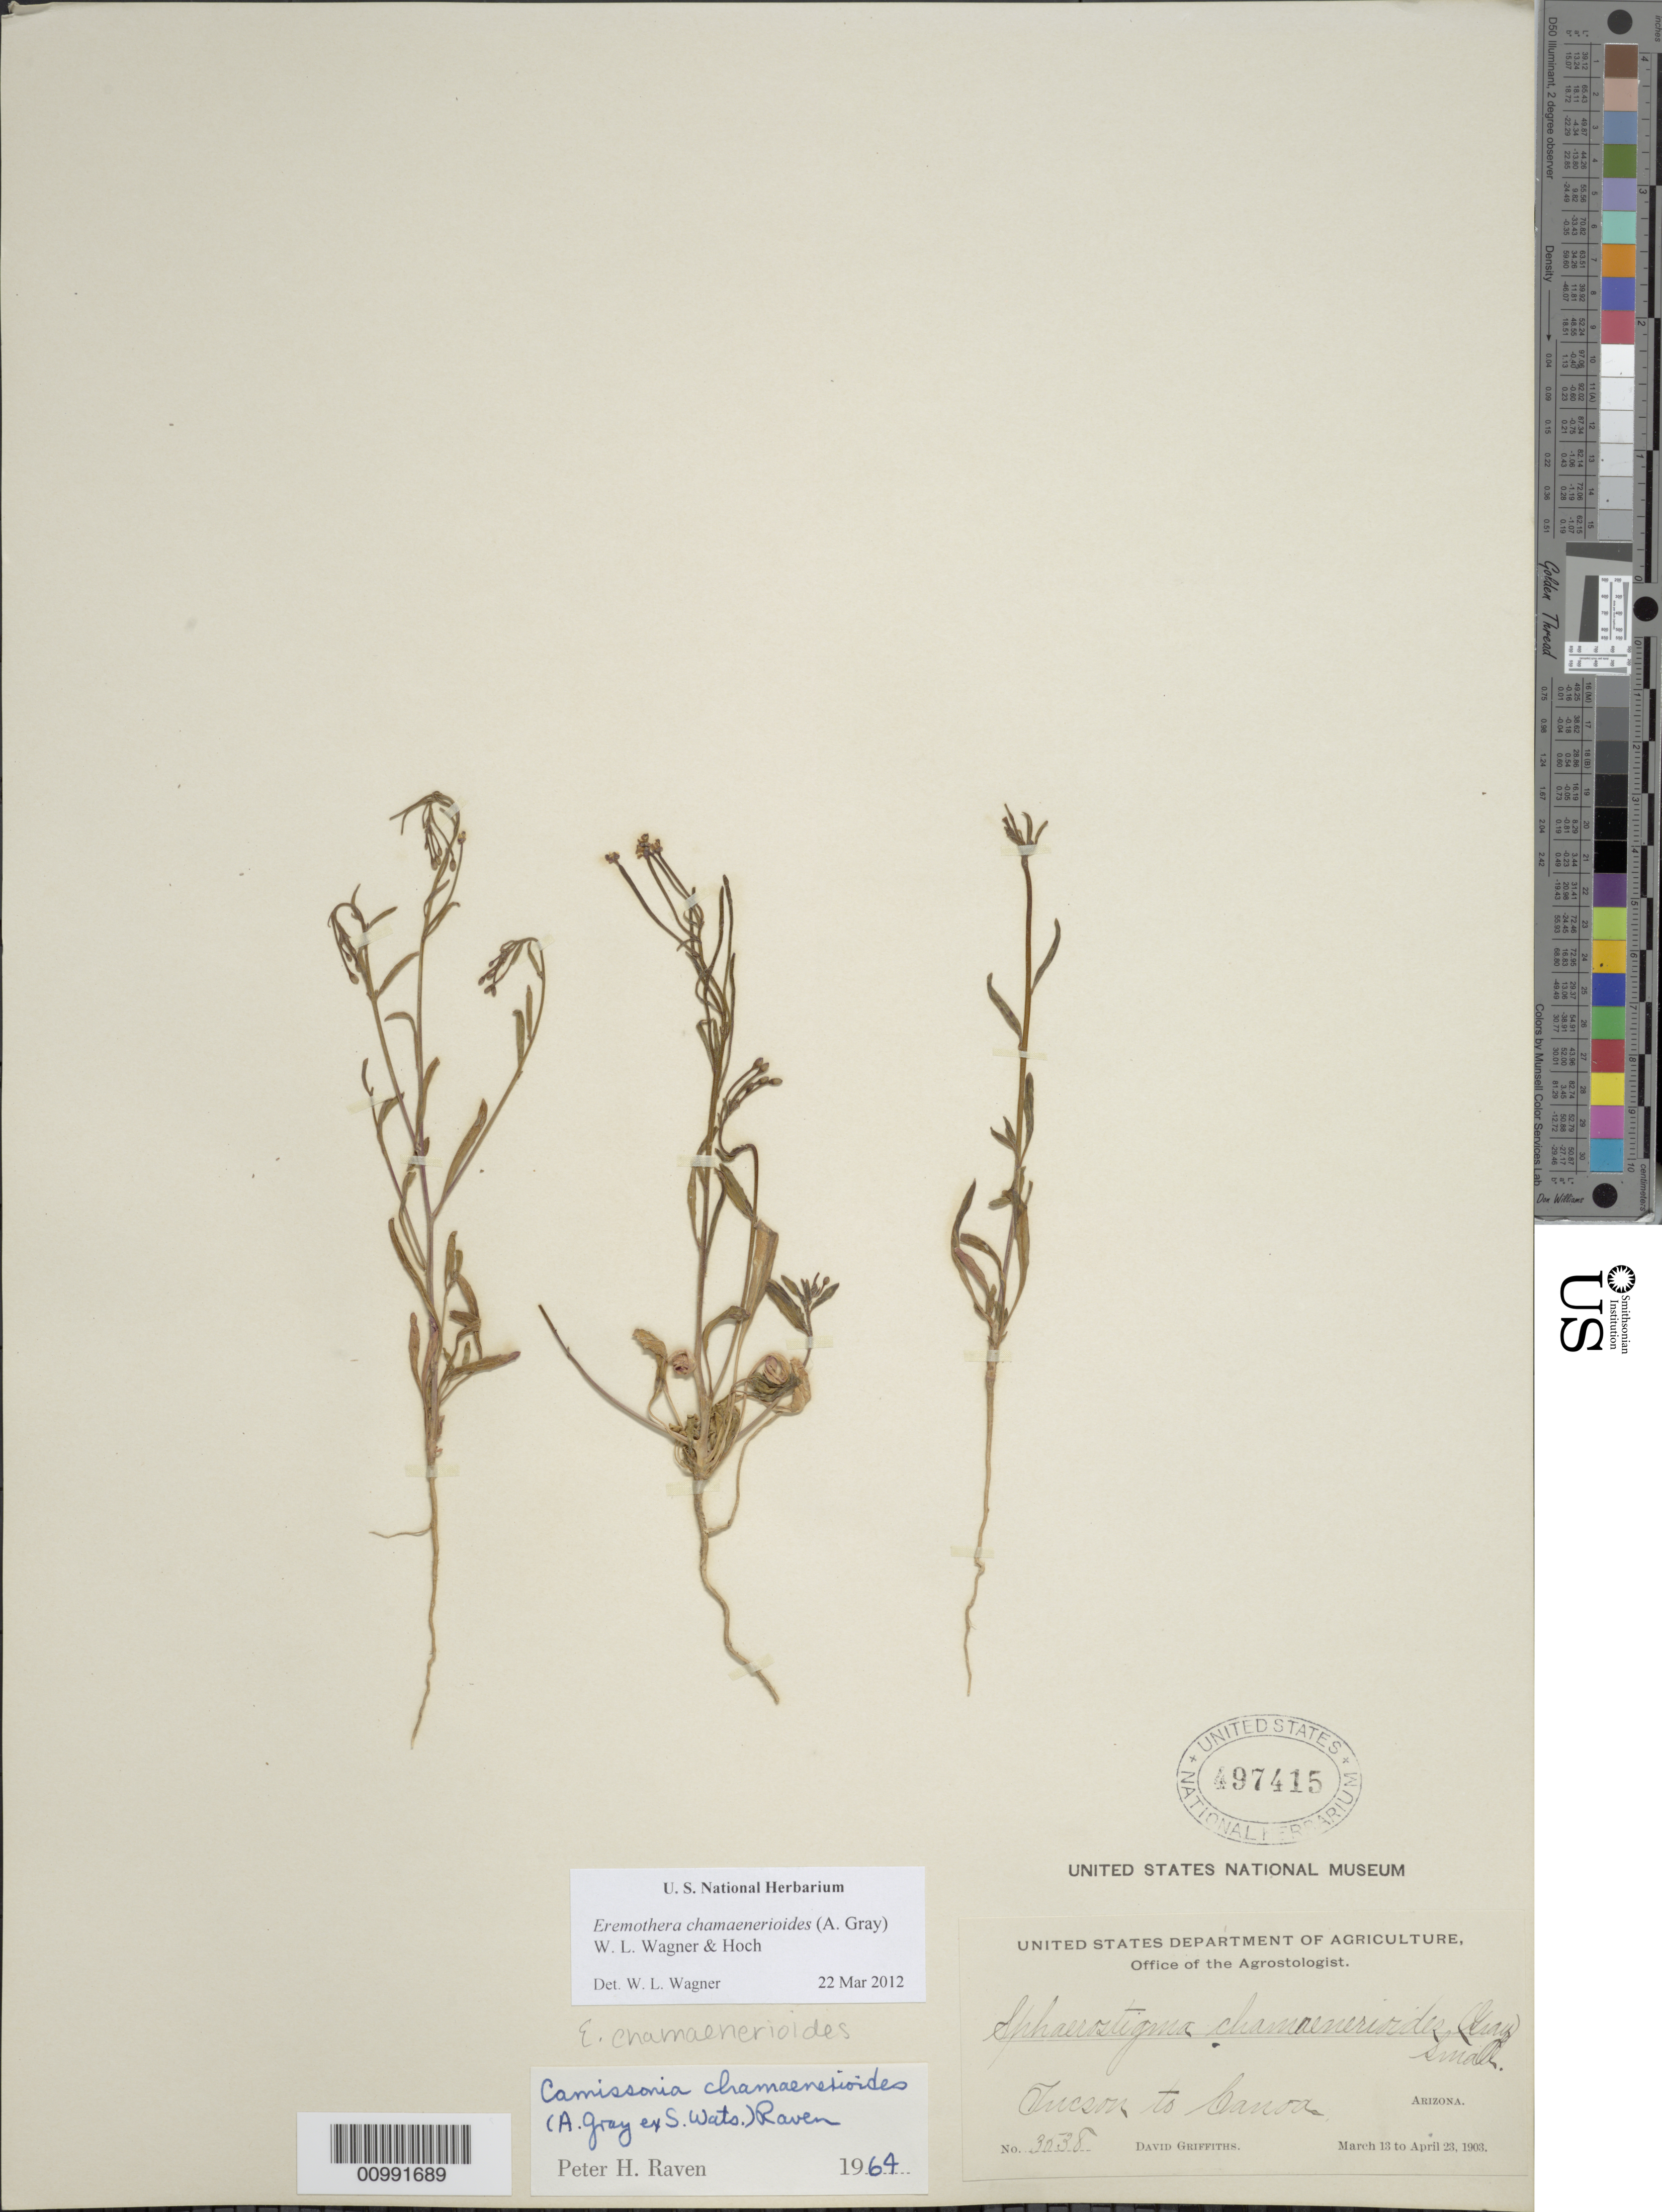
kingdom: Plantae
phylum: Tracheophyta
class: Magnoliopsida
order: Myrtales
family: Onagraceae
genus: Eremothera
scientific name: Eremothera chamaenerioides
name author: (A. Gray) W.L. Wagner & Hoch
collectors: D. Griffiths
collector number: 3038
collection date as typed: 13 Mar 1903 to 23 Apr 1903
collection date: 1903-03-13/1903-04-23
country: United States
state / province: Arizona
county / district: Pima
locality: Tucson to Canoa.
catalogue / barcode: US 497415